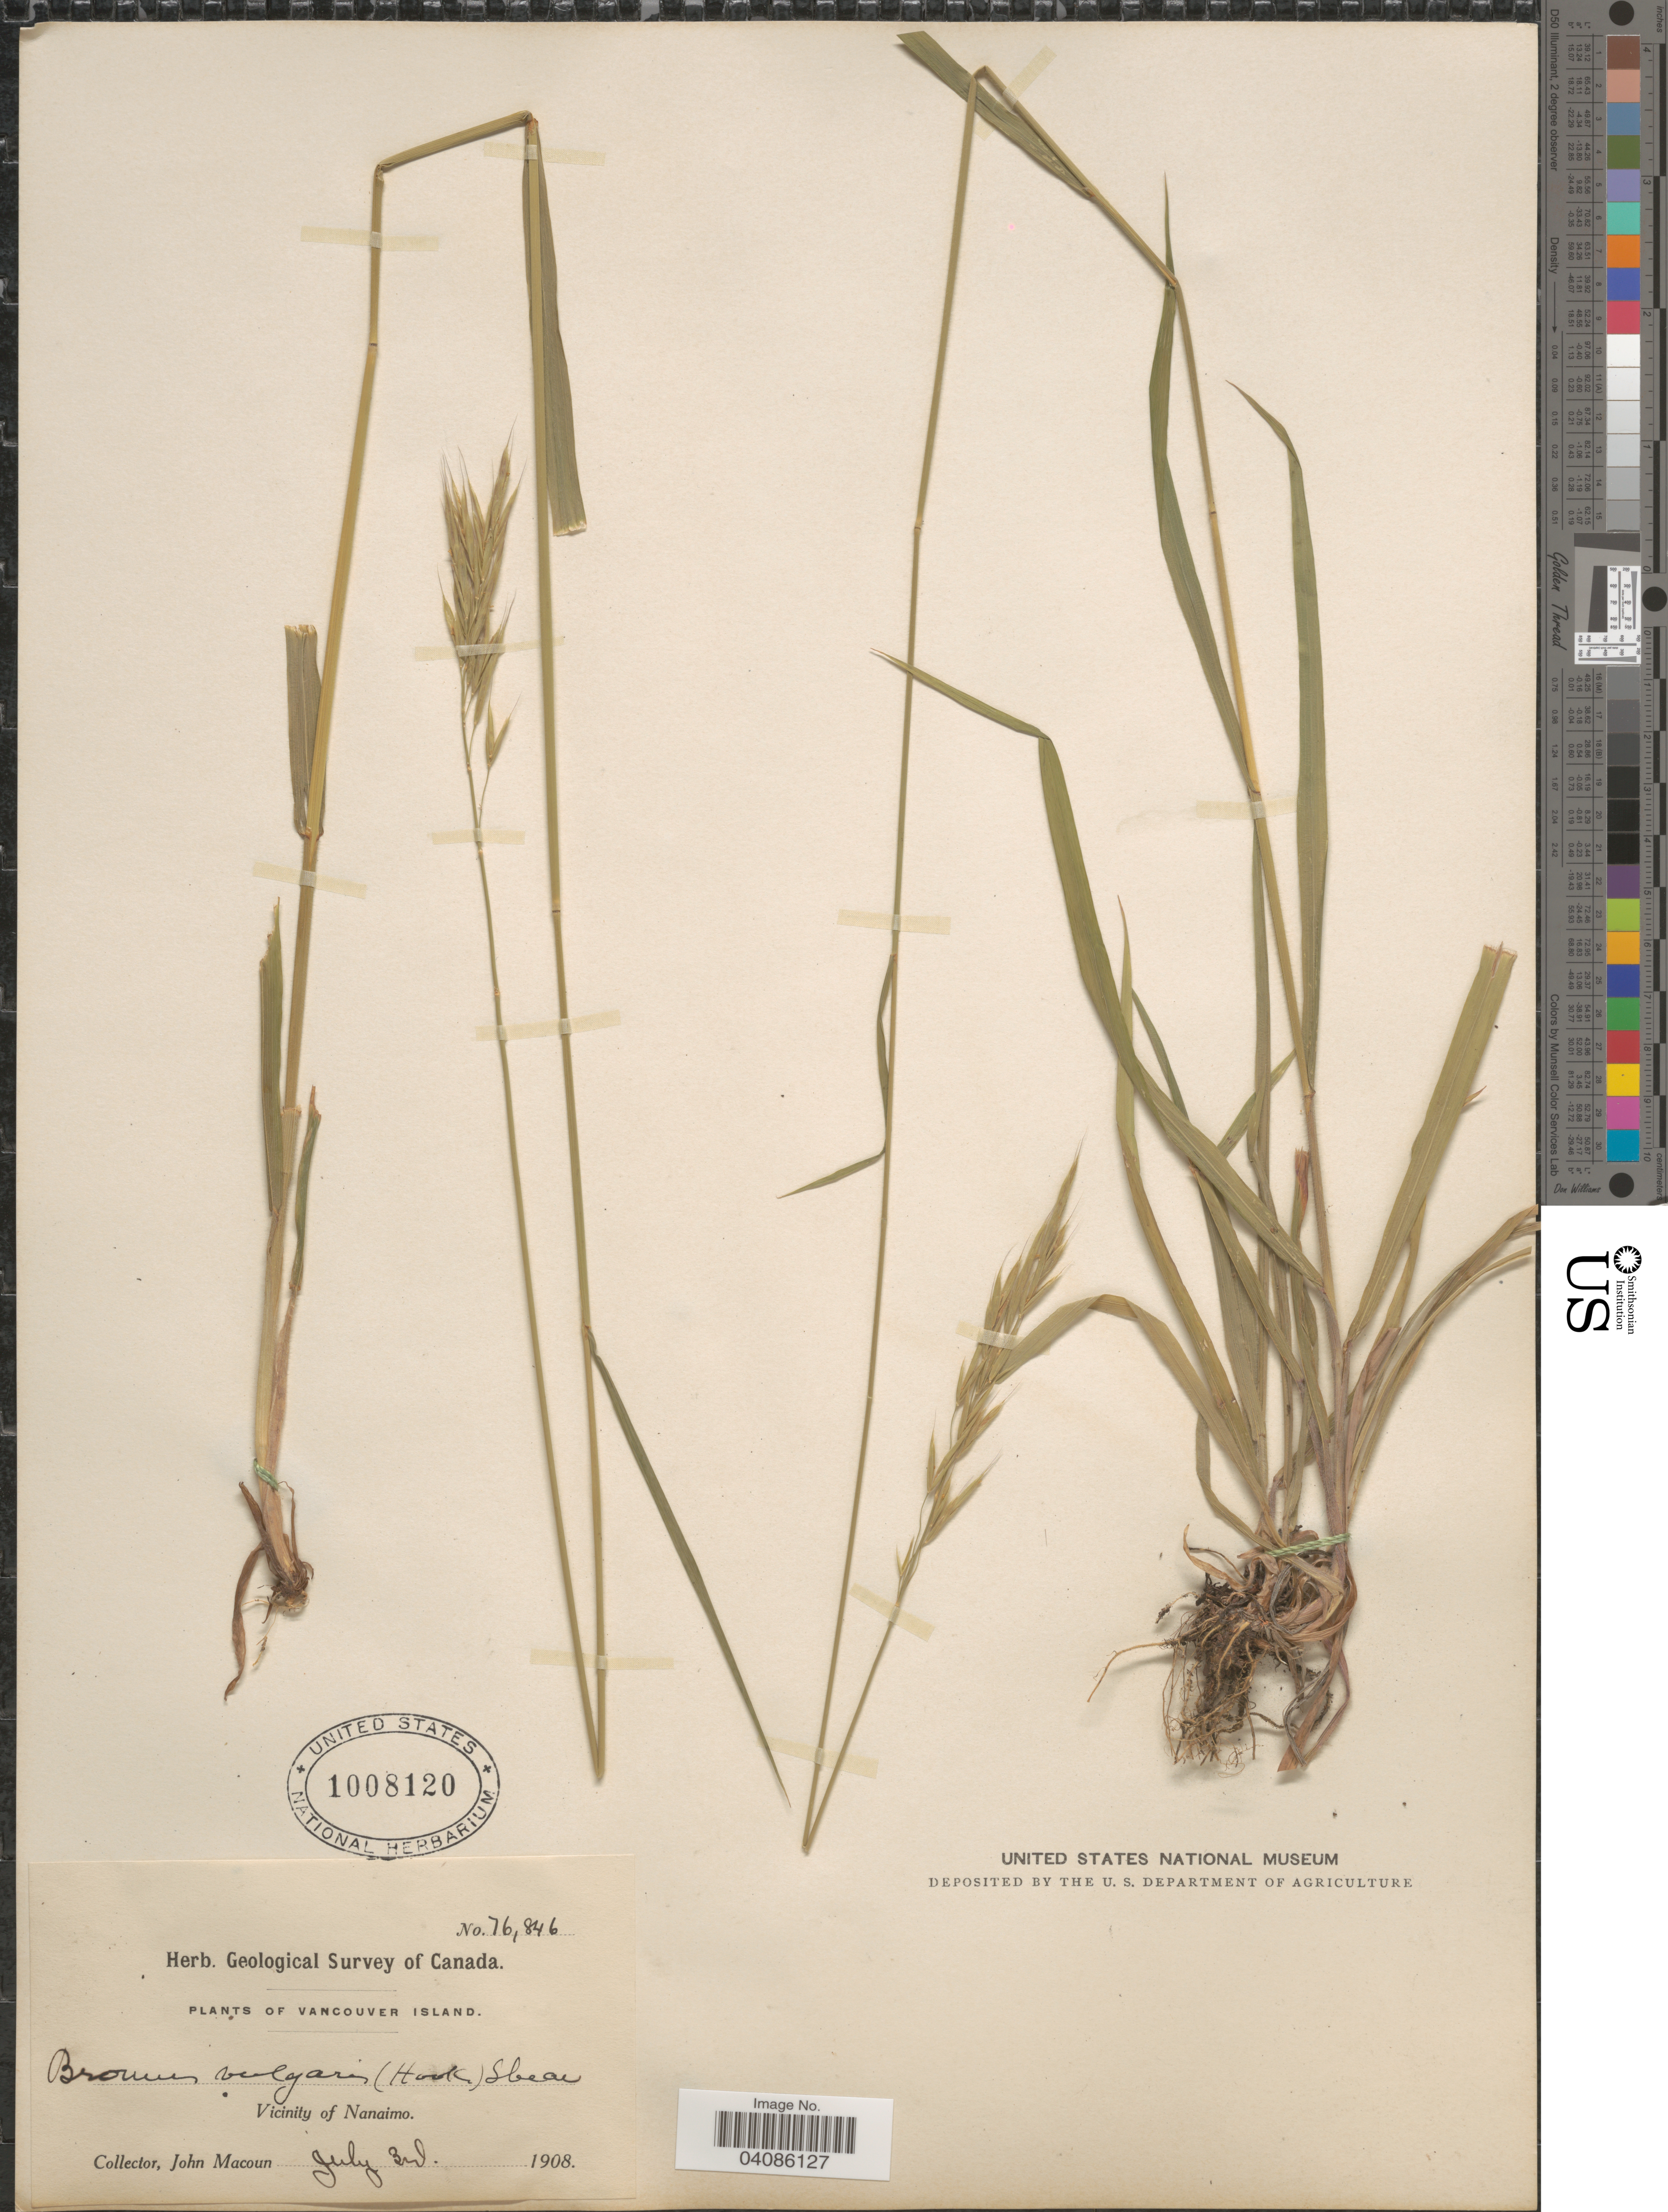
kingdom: Plantae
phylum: Tracheophyta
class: Liliopsida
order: Poales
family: Poaceae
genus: Bromus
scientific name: Bromus vulgaris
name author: (Hook.) Shear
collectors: J. Macoun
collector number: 76846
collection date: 1908-07-03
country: Canada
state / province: British Columbia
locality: Geological Survey of Canada. Vancouver Island. Vicinity of Nanaimo.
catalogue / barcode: US 1008120